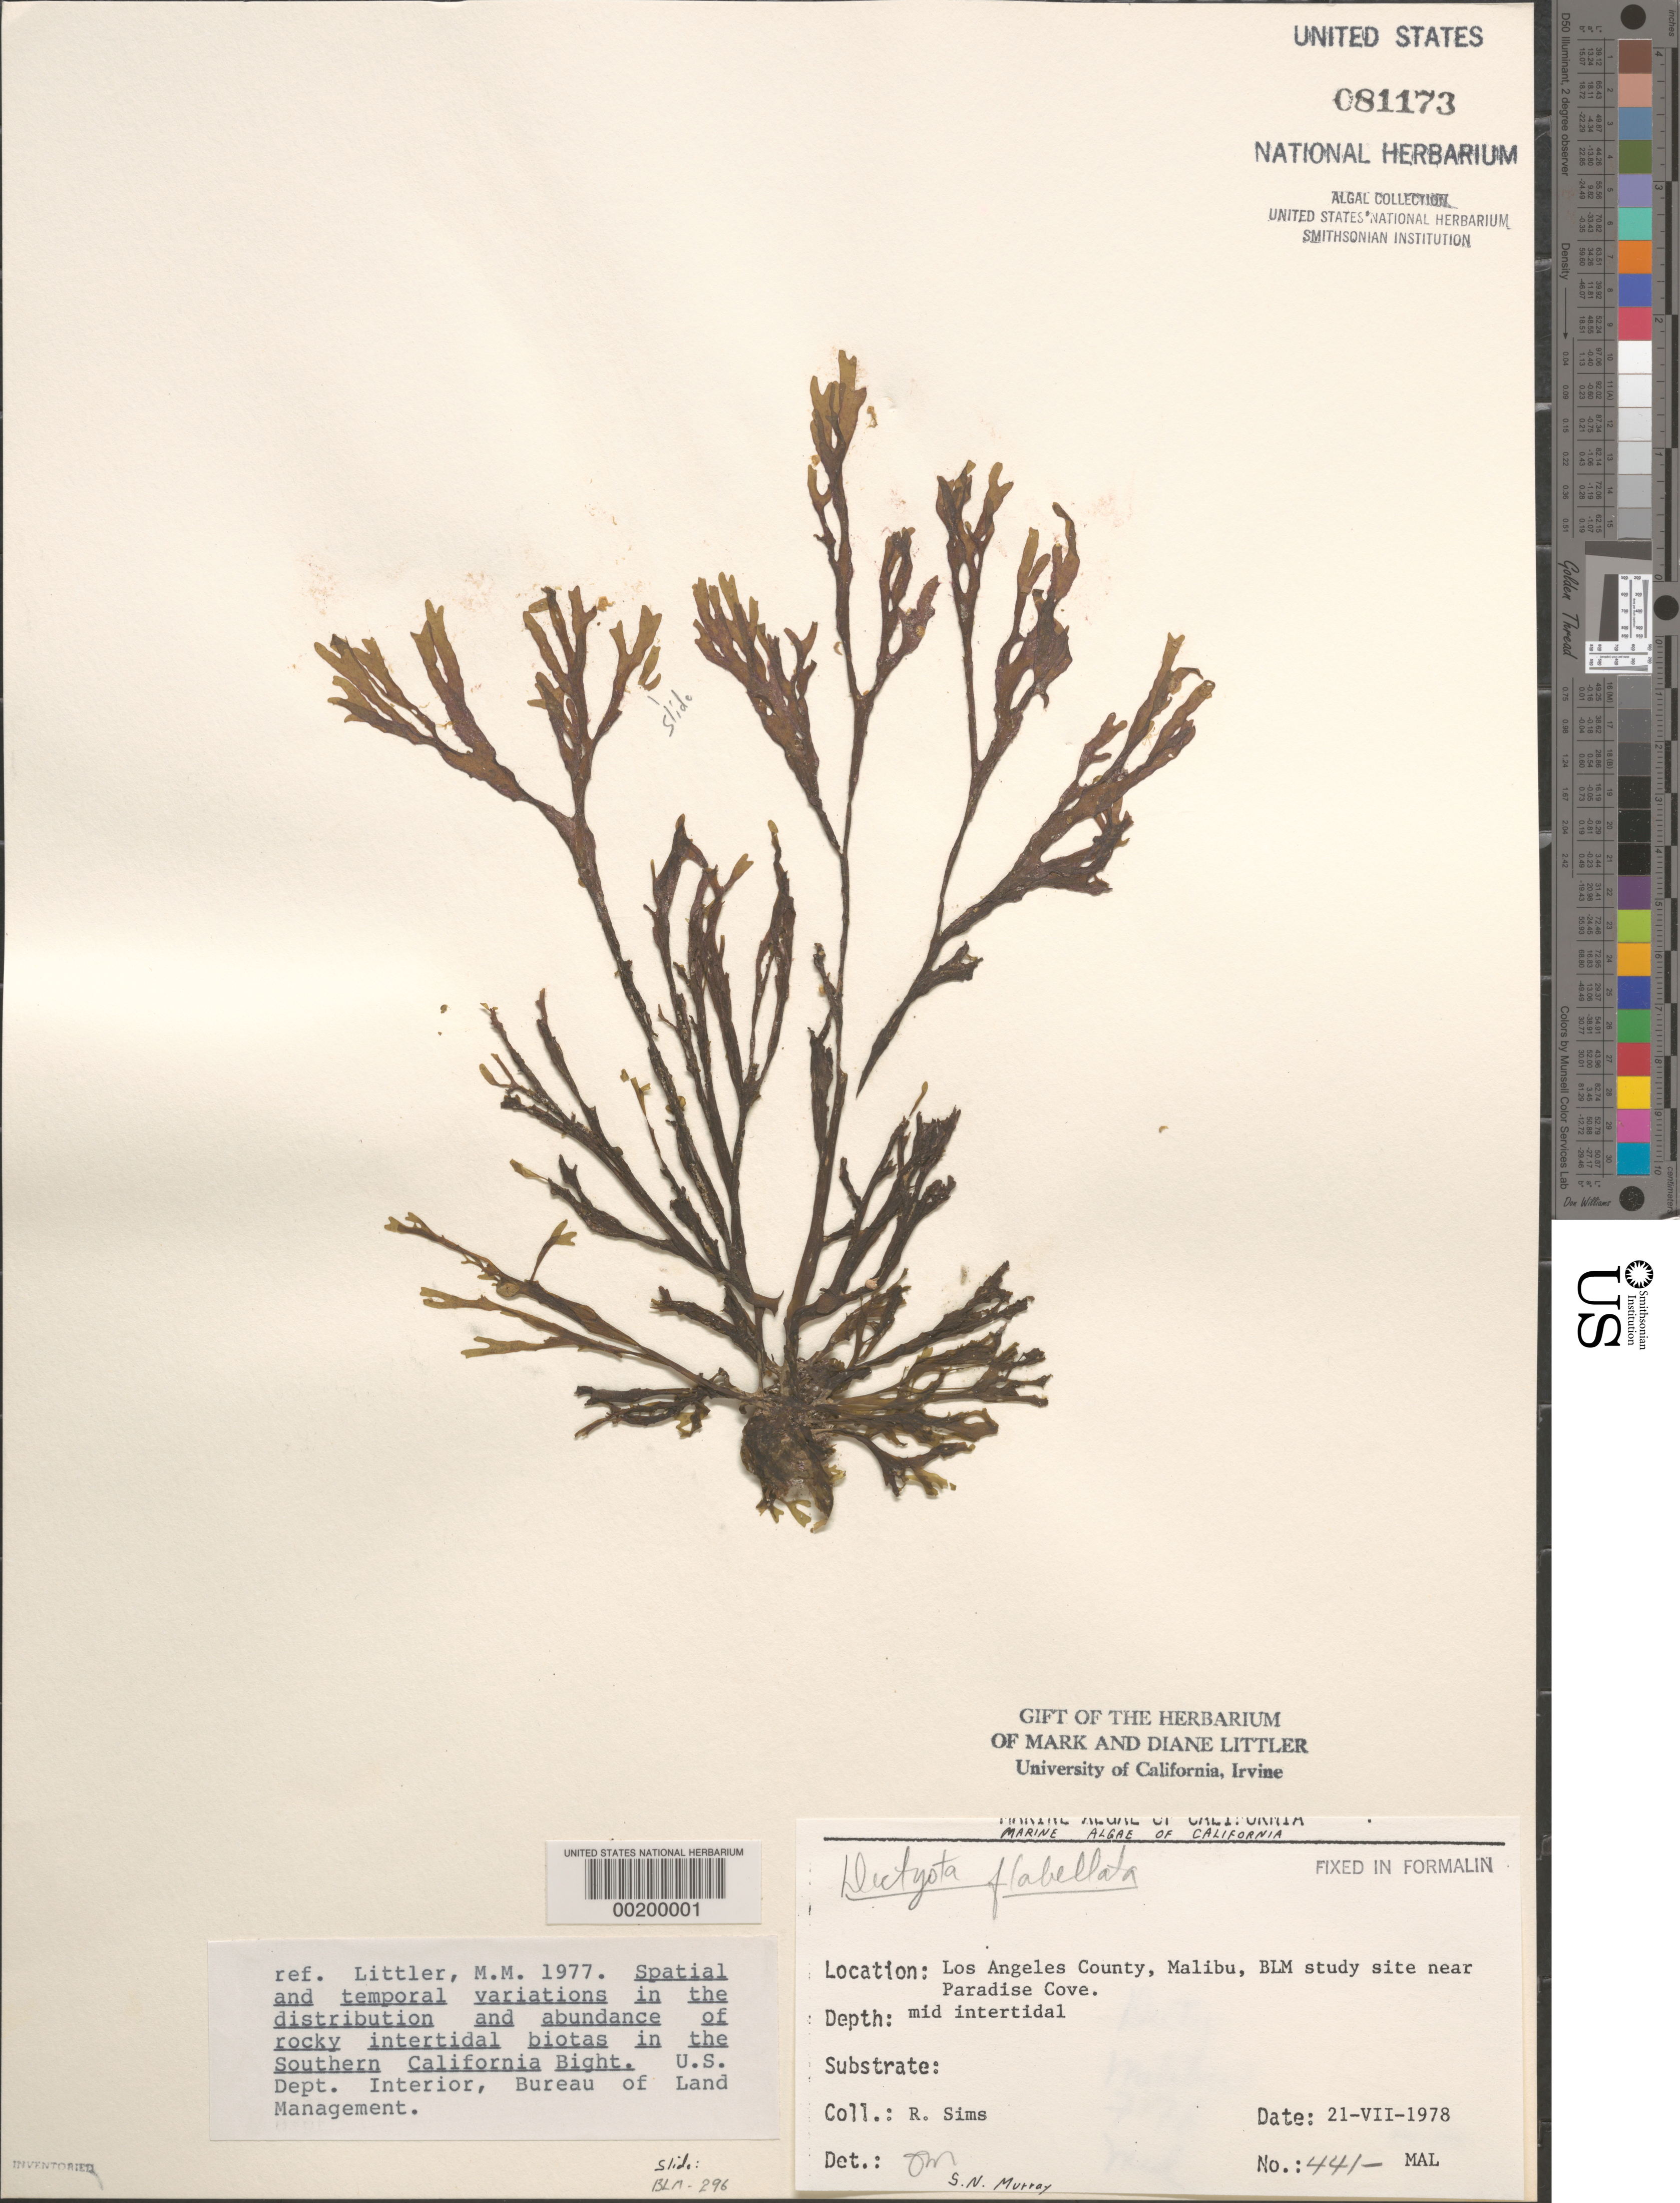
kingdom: Chromista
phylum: Ochrophyta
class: Phaeophyceae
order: Dictyotales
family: Dictyotaceae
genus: Dictyota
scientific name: Dictyota flabellata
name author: (Collins) Setch. & N.L. Gardner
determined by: Murray, S. N.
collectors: R. H. Sims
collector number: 441-mal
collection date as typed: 21 Jul 1978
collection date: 1978-07-21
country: United States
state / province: California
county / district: Los Angeles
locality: Malibu, near Paradise Cove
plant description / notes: BLM-SOCALBIGHT Rocky Intertidal Survey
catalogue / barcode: US 81173